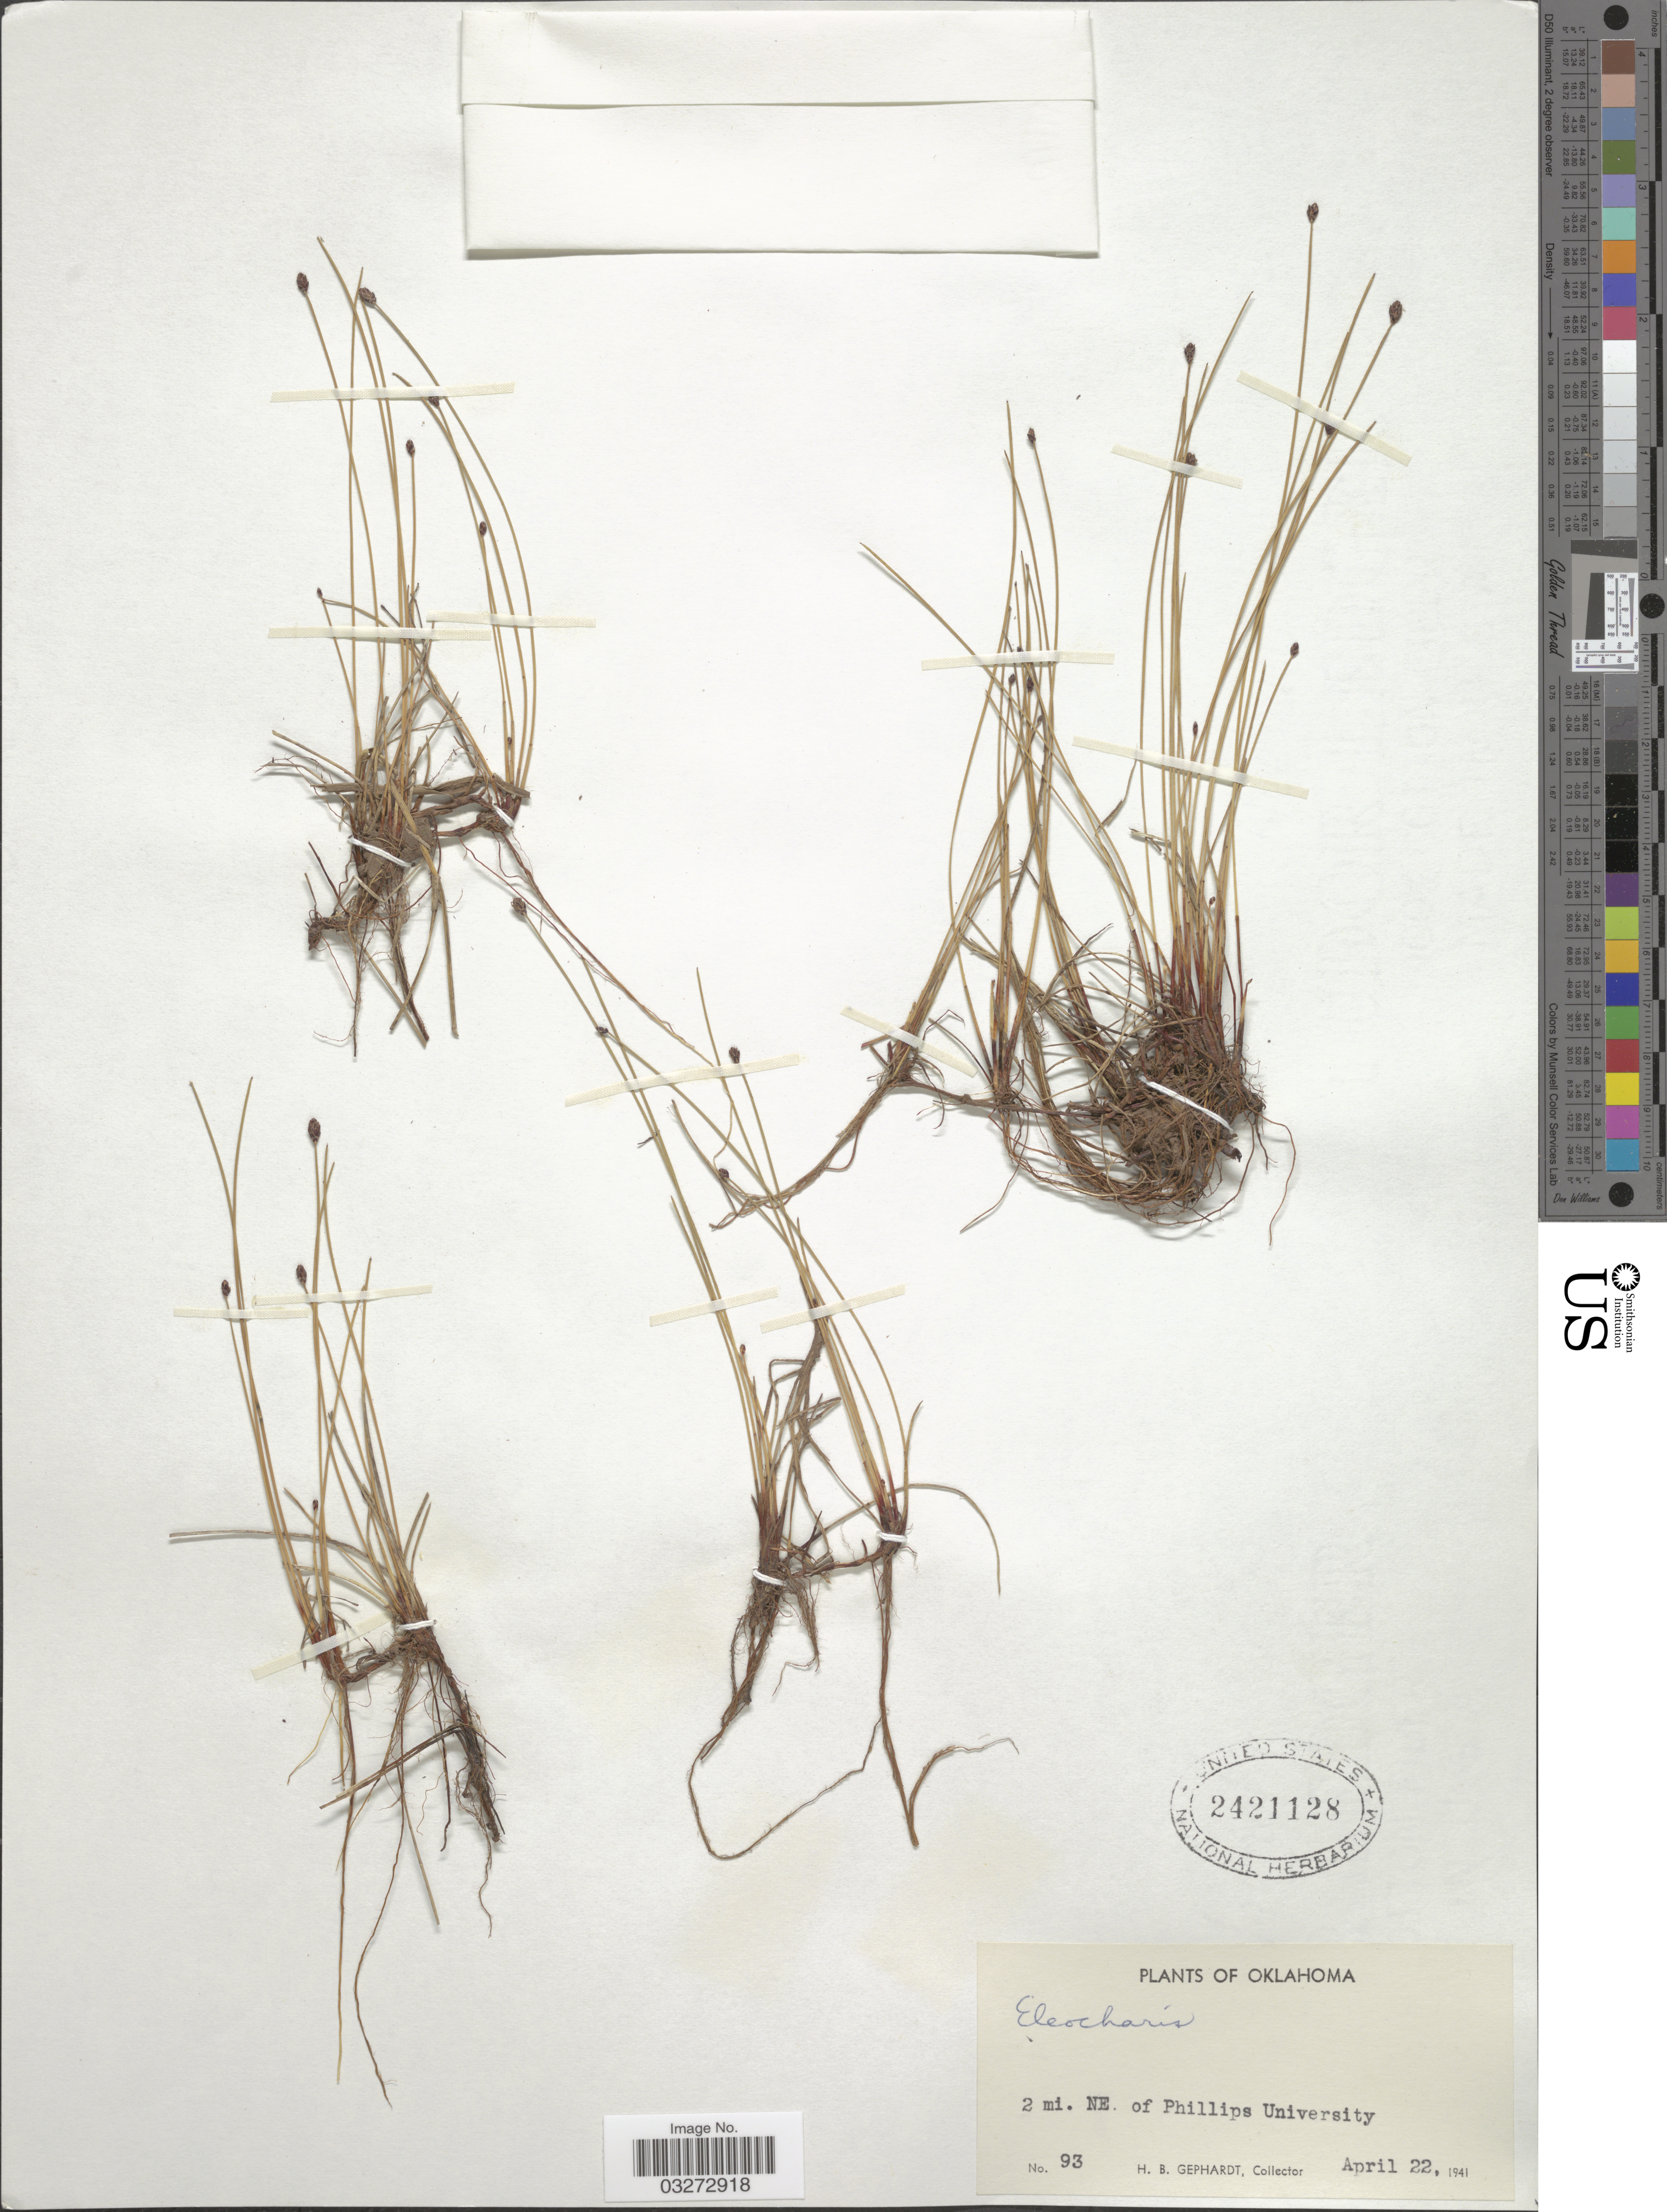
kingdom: Plantae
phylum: Tracheophyta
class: Liliopsida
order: Poales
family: Cyperaceae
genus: Eleocharis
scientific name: Eleocharis occulta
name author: S.G. Sm.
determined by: Ward, Scott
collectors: H. Gephardt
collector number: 93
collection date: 1941-04-22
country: United States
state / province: Oklahoma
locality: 2 mi. NE. of Phillips University.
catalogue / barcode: US 2421128